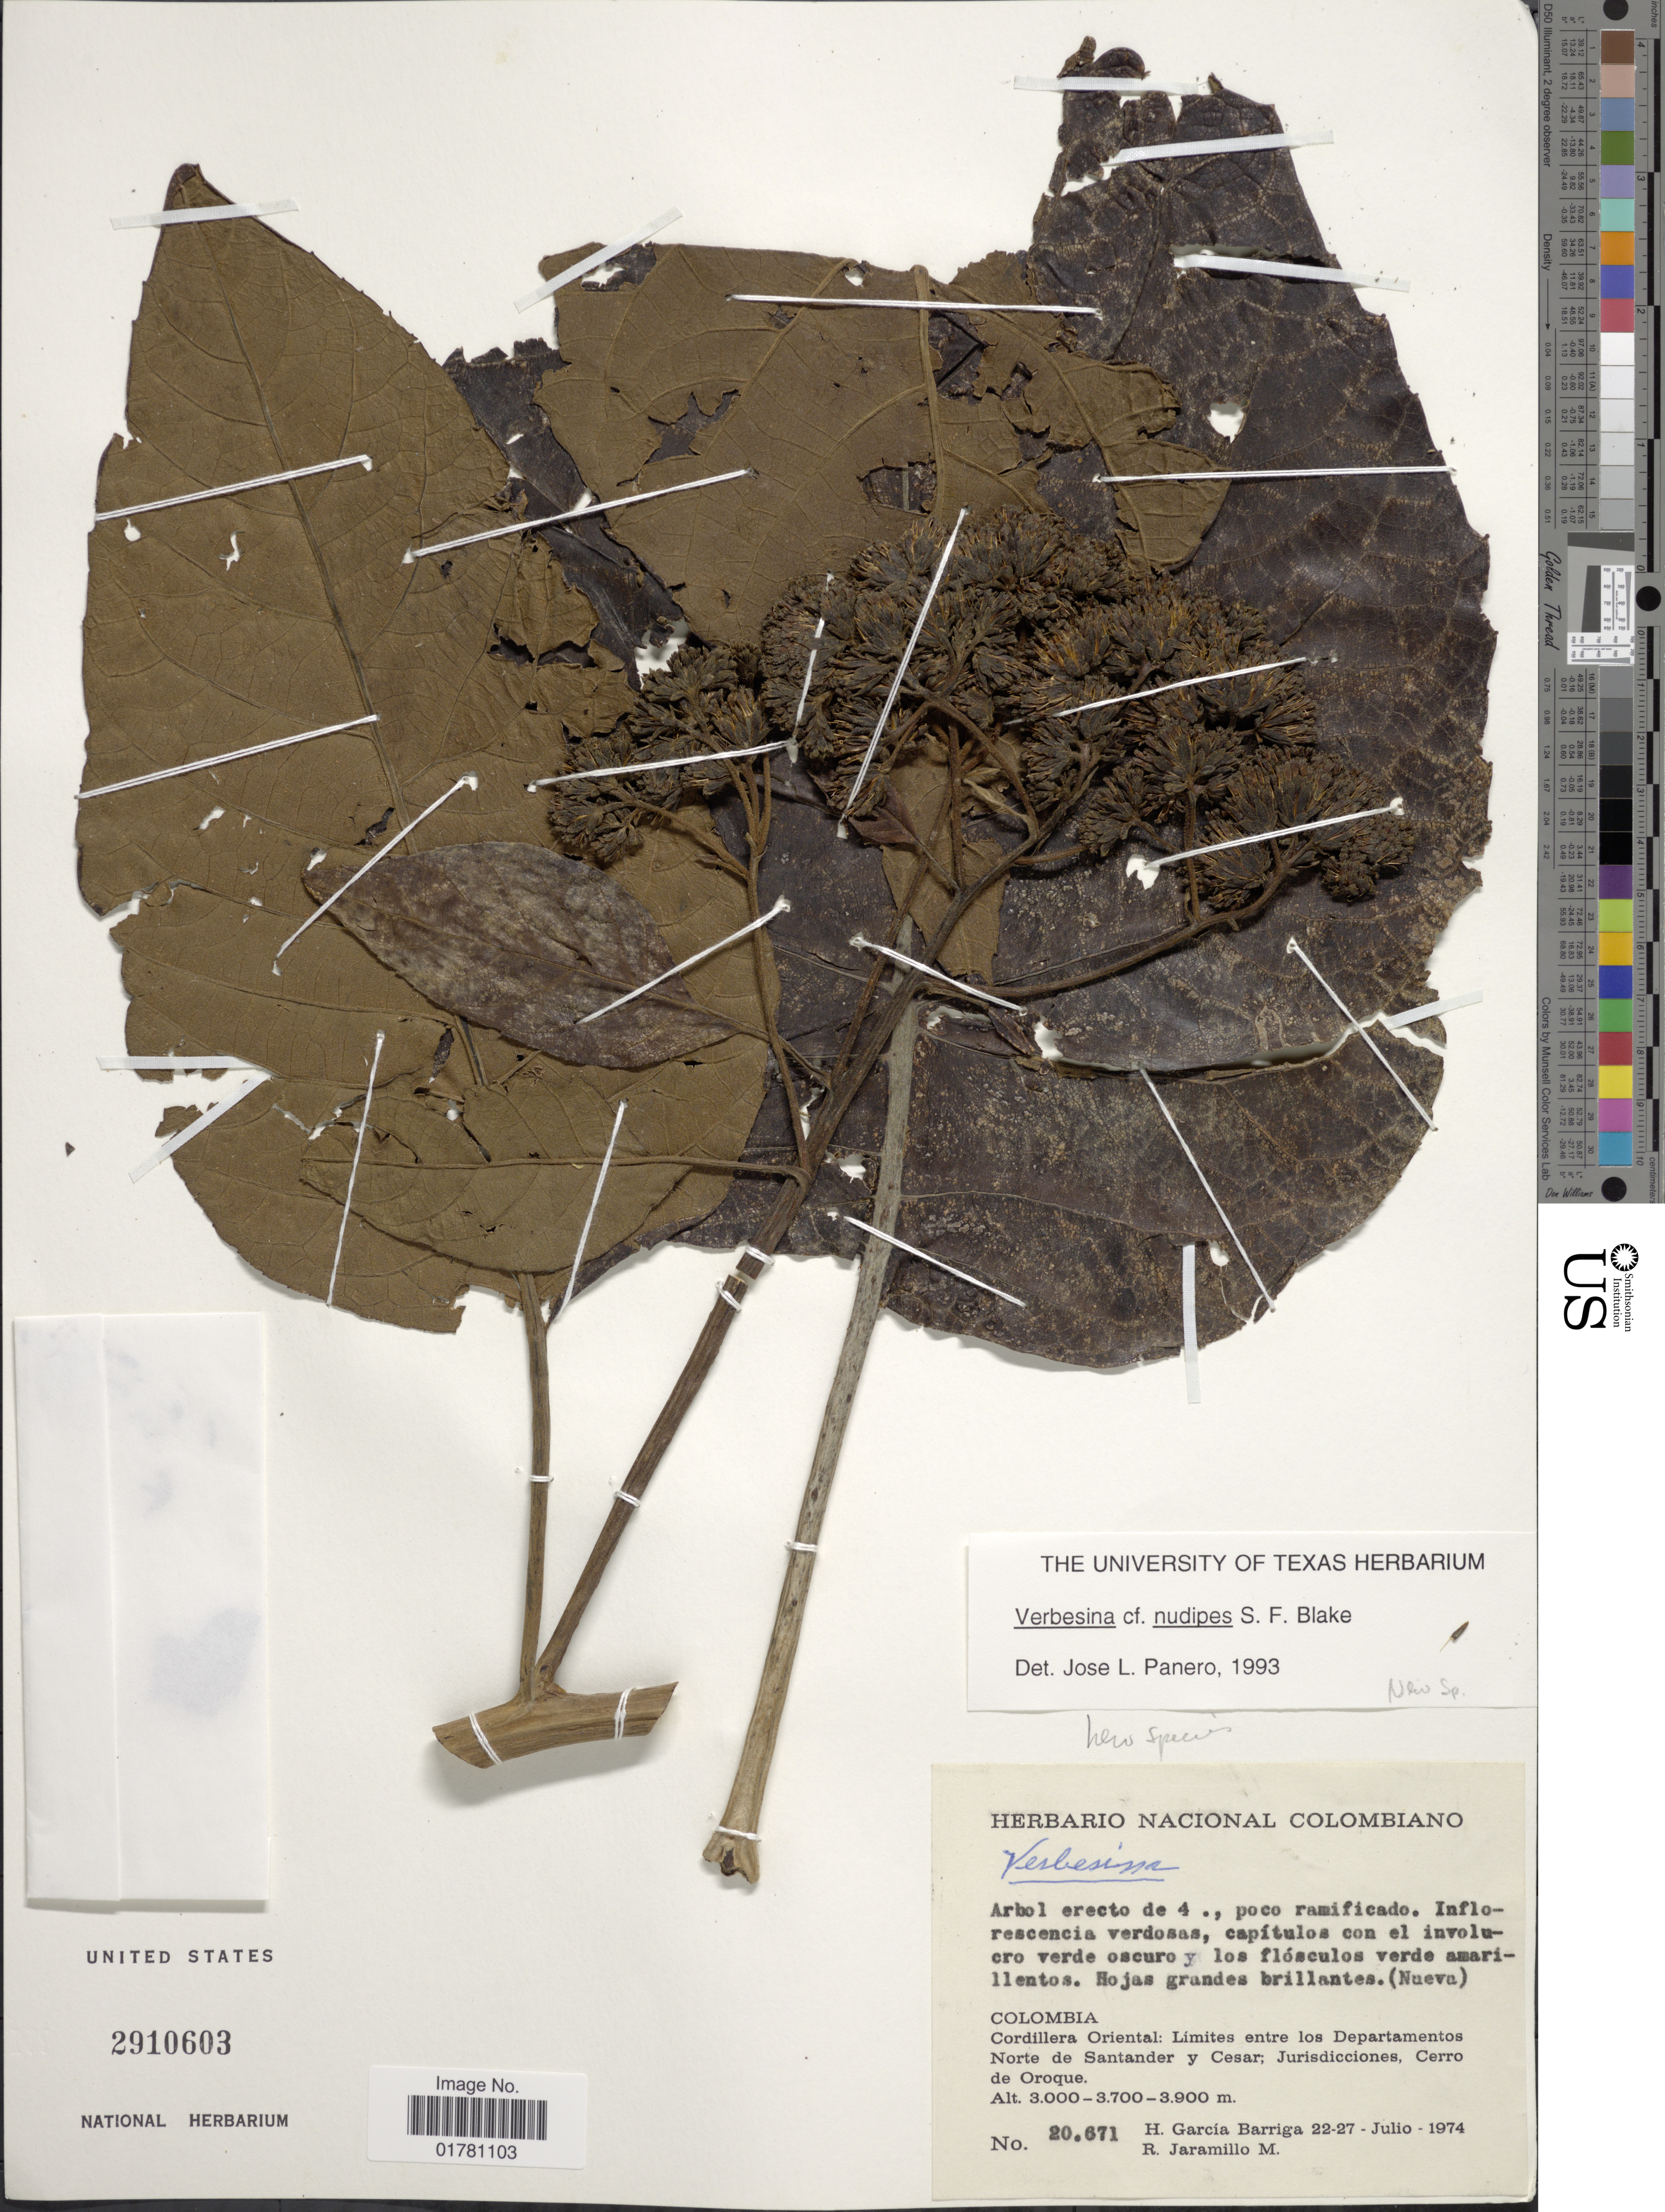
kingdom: Plantae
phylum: Tracheophyta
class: Magnoliopsida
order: Asterales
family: Asteraceae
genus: Verbesina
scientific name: Verbesina nudipes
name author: S.F. Blake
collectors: H. García Barriga & R. Jaramillo M.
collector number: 20671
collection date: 1974-07-22/1974-07-27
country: Colombia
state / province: Norte de Santander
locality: Cordillera Oriental, Límirts entre los Departamentos Santander del Norte y Cesar; Jurisdicciones, Cerro de Oroque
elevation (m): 3000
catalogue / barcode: US 2910603